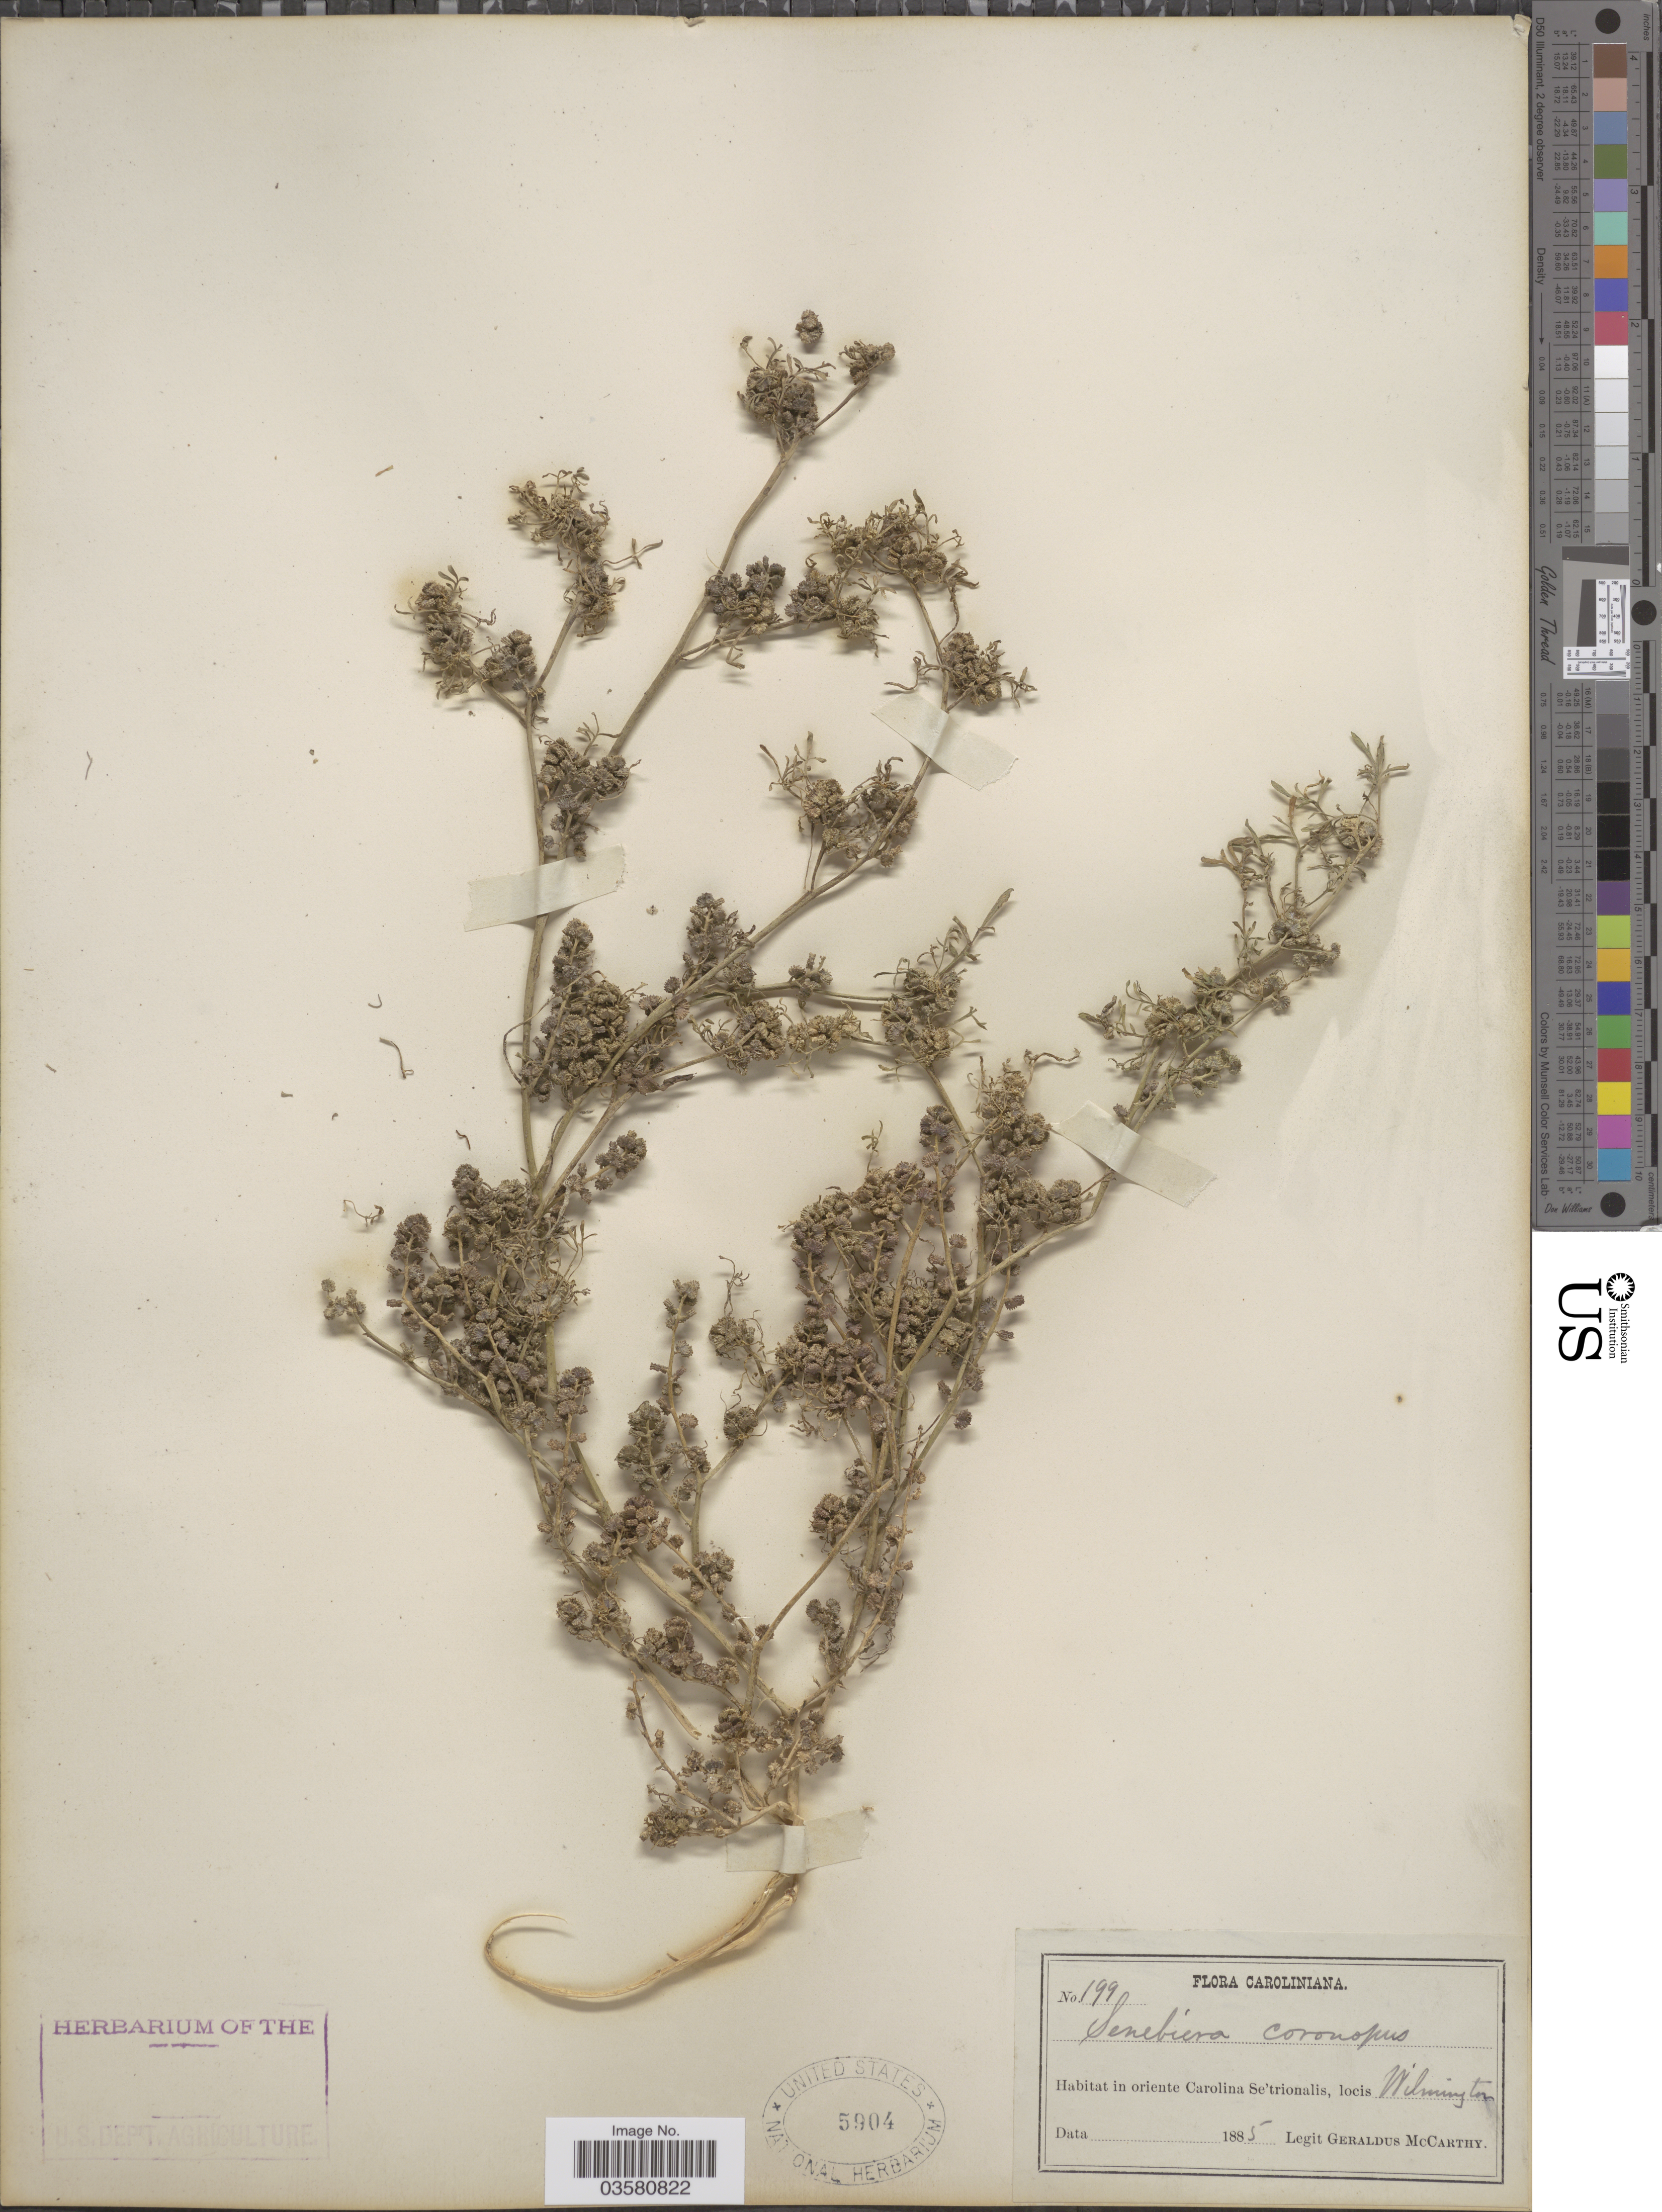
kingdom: Plantae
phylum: Tracheophyta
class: Magnoliopsida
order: Brassicales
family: Brassicaceae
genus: Lepidium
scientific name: Lepidium coronopus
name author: (L.) Al-Shehbaz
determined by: Strong, M. T., (US), Smithsonian Institution - National Museum of Natural History (UNITED STATES)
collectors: M. McCarthy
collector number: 199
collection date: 1885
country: United States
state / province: North Carolina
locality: In oriente Carolina Se'trionalis, locis Wilmington.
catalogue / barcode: US 5904